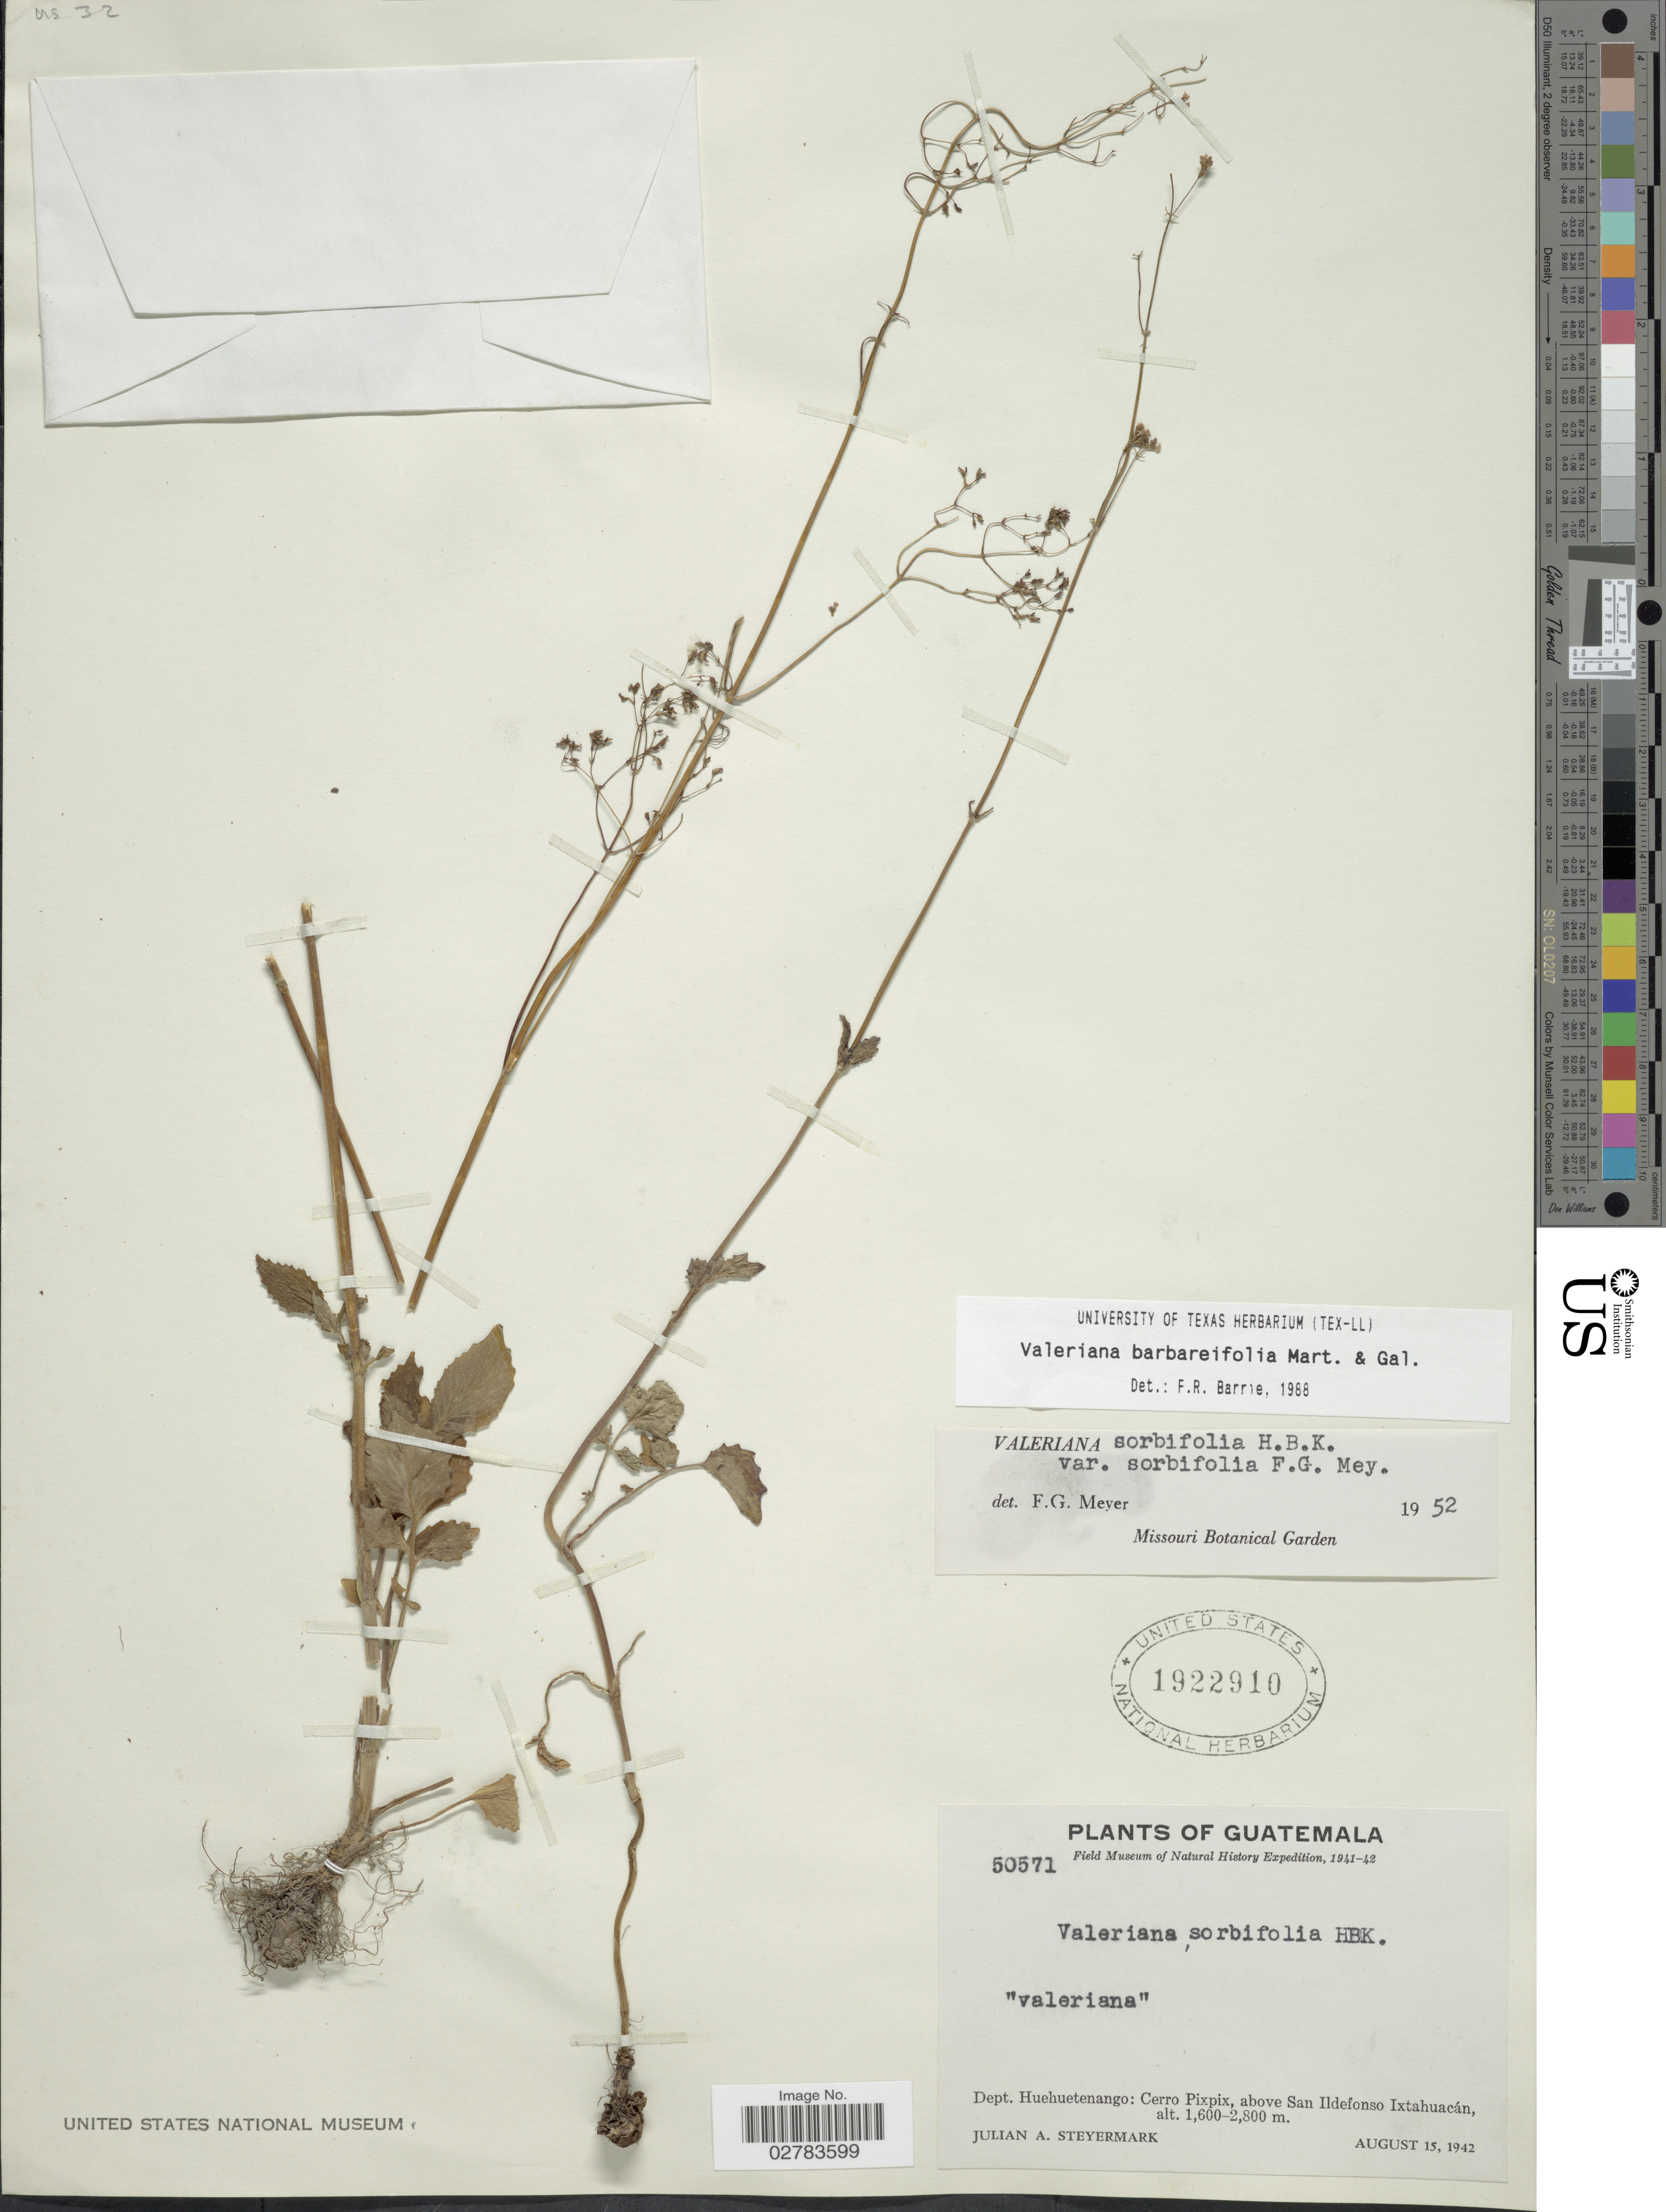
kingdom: Plantae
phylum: Tracheophyta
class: Magnoliopsida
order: Dipsacales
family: Caprifoliaceae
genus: Valeriana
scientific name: Valeriana barbareifolia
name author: M. Martens & Galeotti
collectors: J. Steyermark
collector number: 50571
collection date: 1942-08-15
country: Guatemala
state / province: Huehuetenango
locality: Dept. Huehuetenango: Cerro Pixpix, above San Ildefonso Ixtahuacán.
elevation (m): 1600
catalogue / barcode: US 1922910